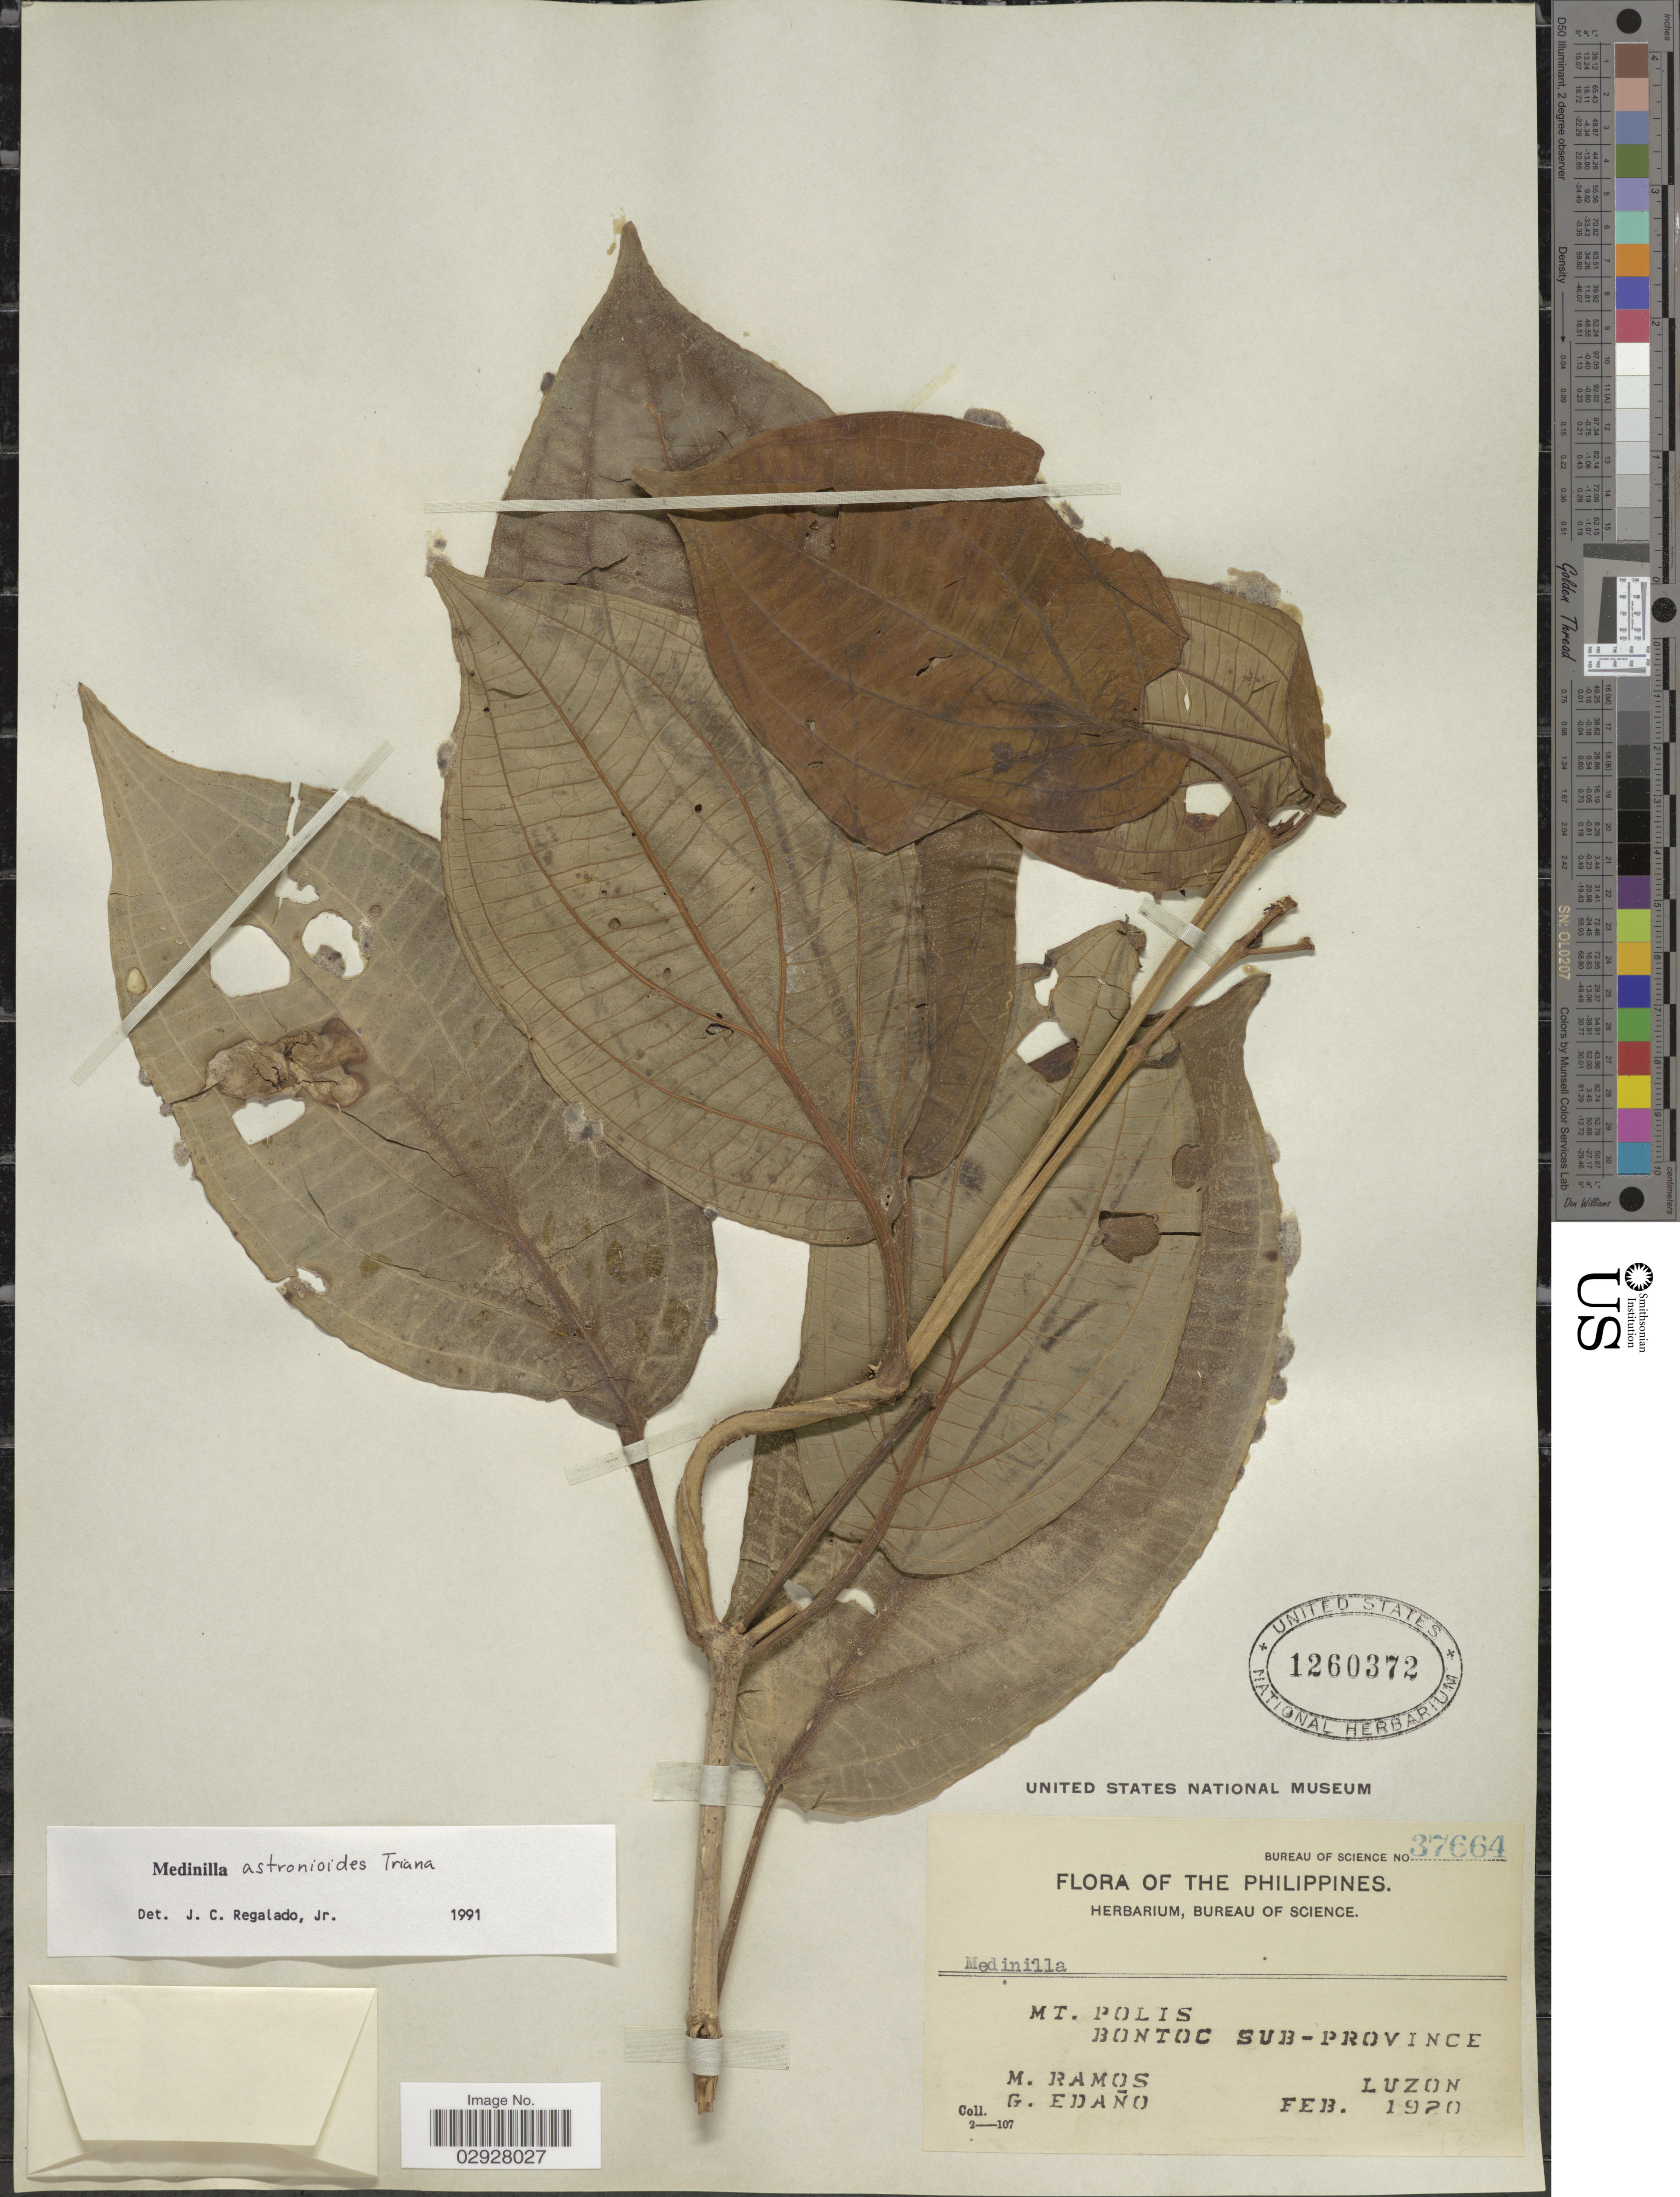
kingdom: Plantae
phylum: Tracheophyta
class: Magnoliopsida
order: Myrtales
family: Melastomataceae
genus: Medinilla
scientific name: Medinilla astronioides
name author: Triana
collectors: M. Ramos & G. Edaño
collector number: Bureau of Science 37664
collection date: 1920-02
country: Philippines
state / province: Cordillera (Administrative Region)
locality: Mt. Polis, Bontoc Sub-Province.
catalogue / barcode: US 1260372